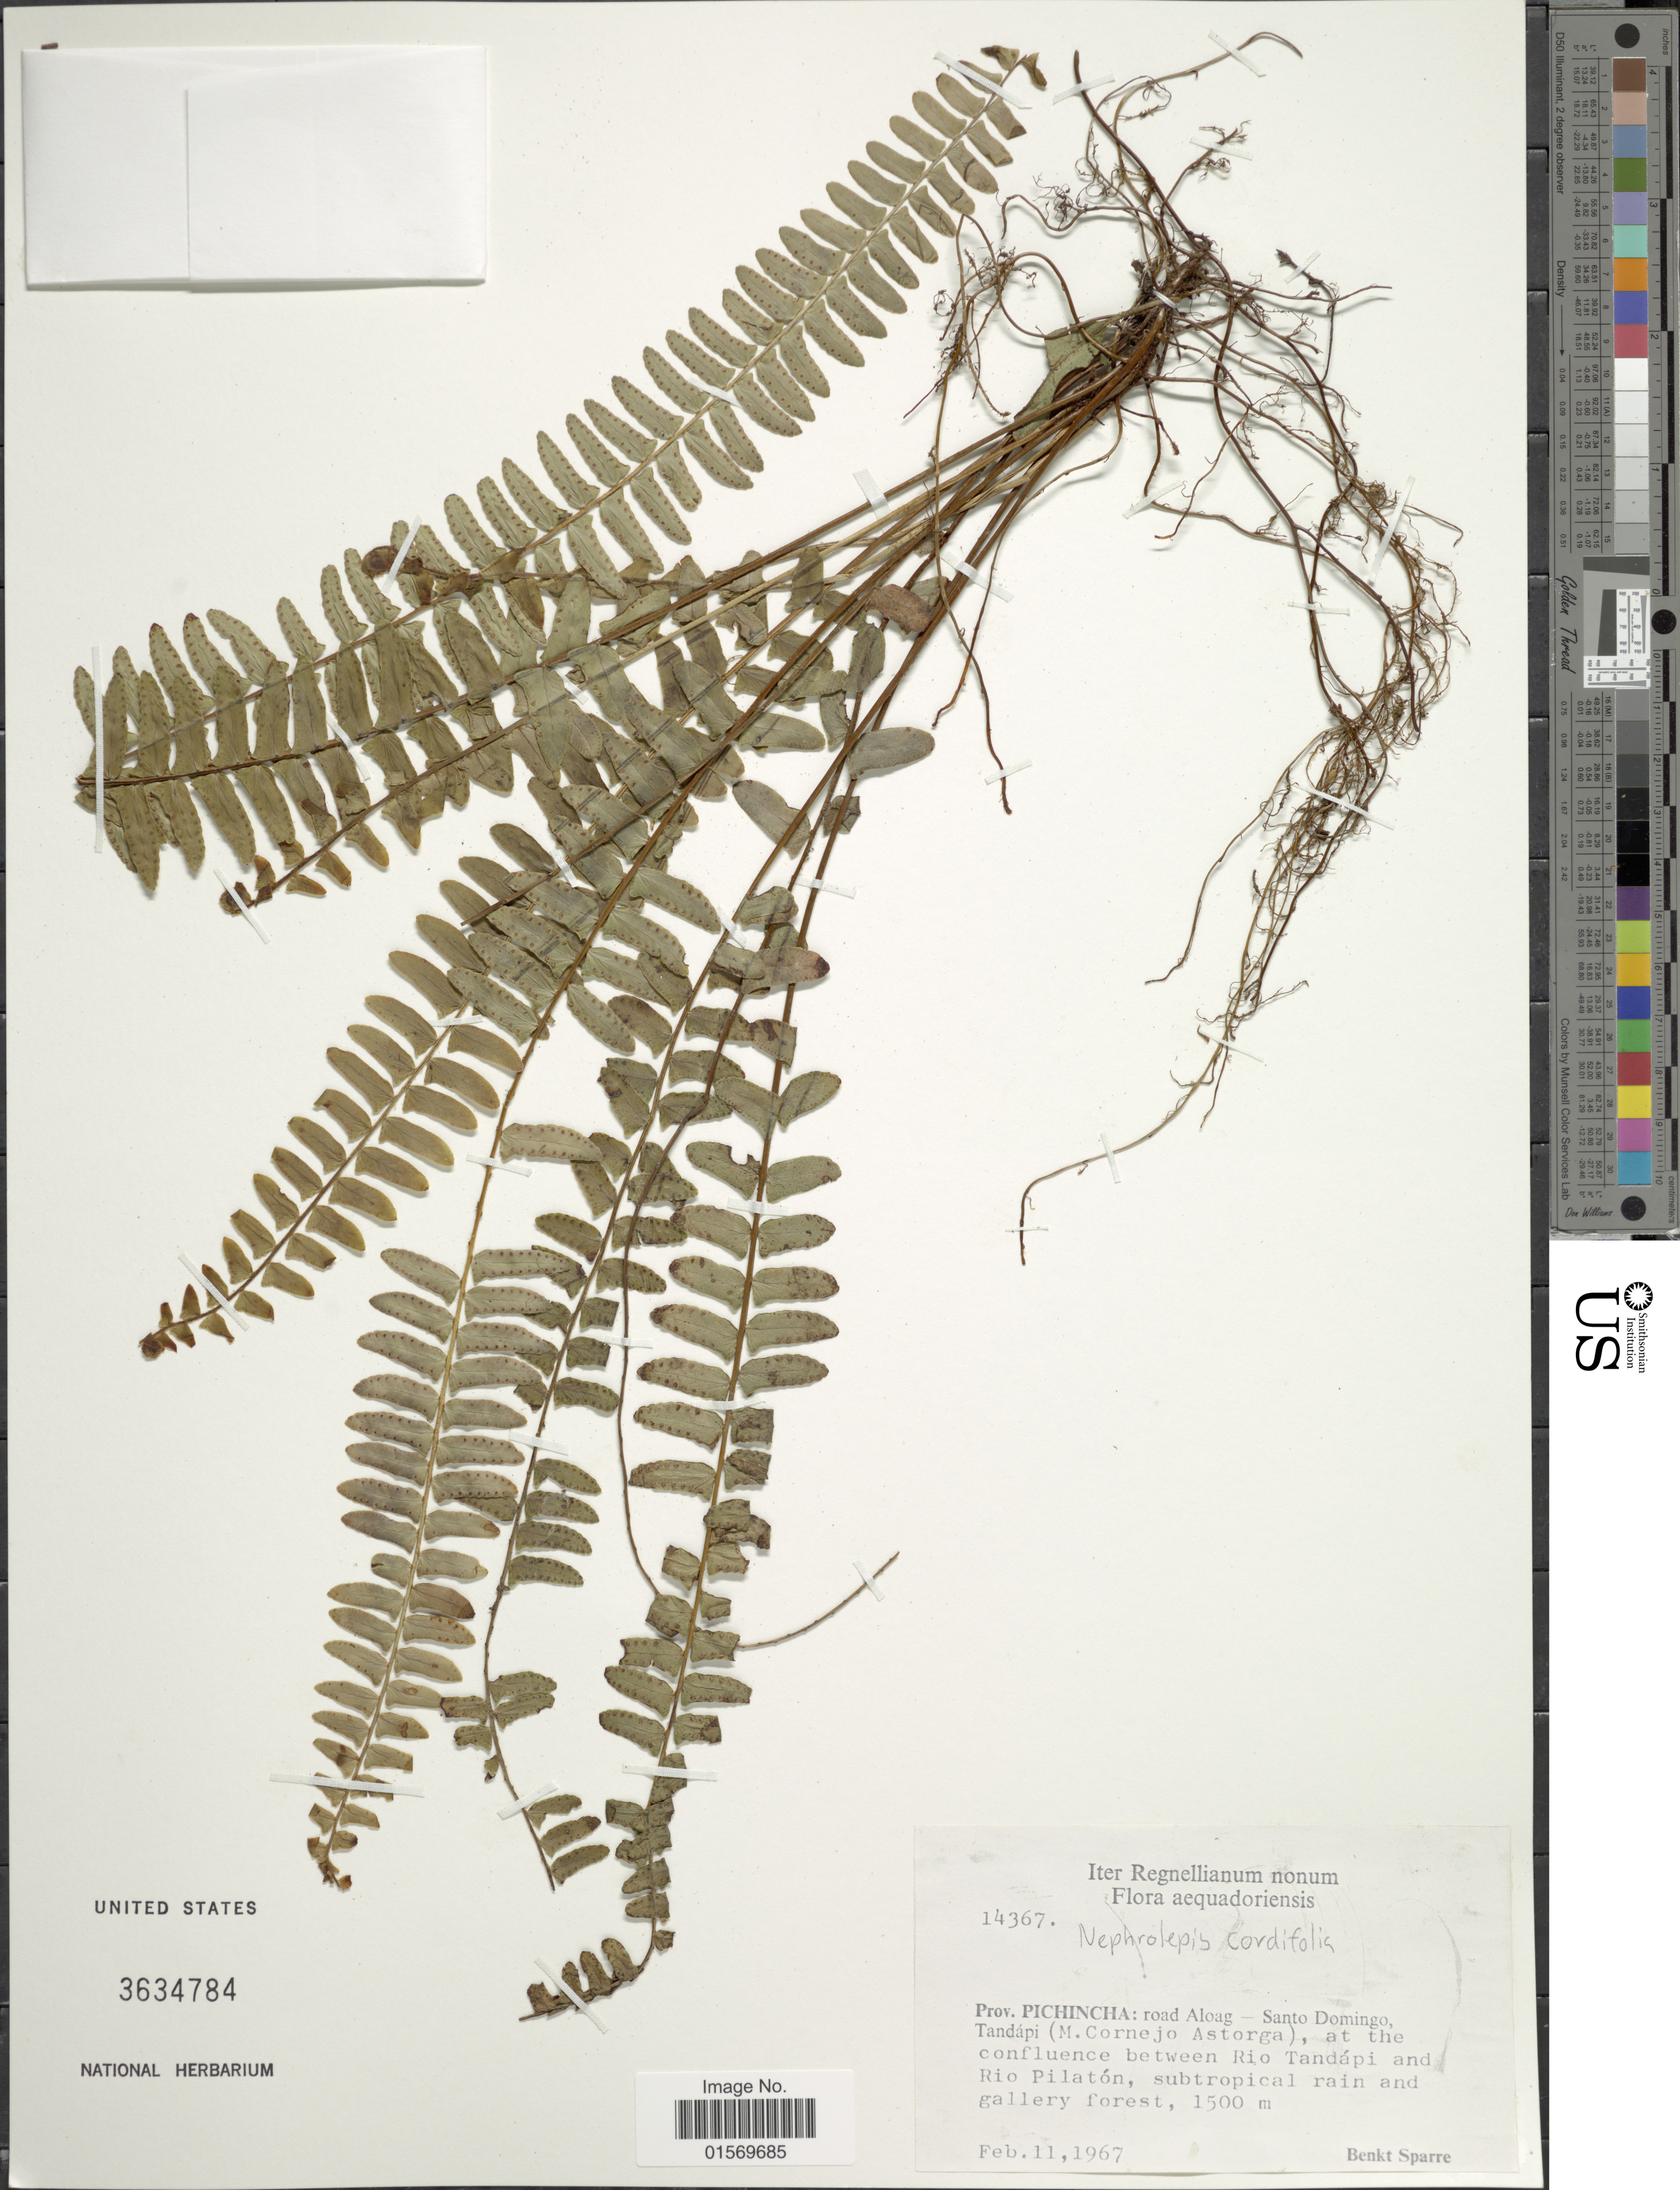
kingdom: Plantae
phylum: Tracheophyta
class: Polypodiopsida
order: Polypodiales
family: Nephrolepidaceae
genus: Nephrolepis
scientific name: Nephrolepis cordifolia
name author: (L.) C. Presl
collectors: B. Sparre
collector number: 14367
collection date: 1967-02-11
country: Ecuador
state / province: Pichincha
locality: Road Aloag-Santo Domingo, Tandapi (M. Cornejo Astorga), at the confluence between Rio Tandapi and Rio Pilaton.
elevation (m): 1500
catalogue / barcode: US 3634784